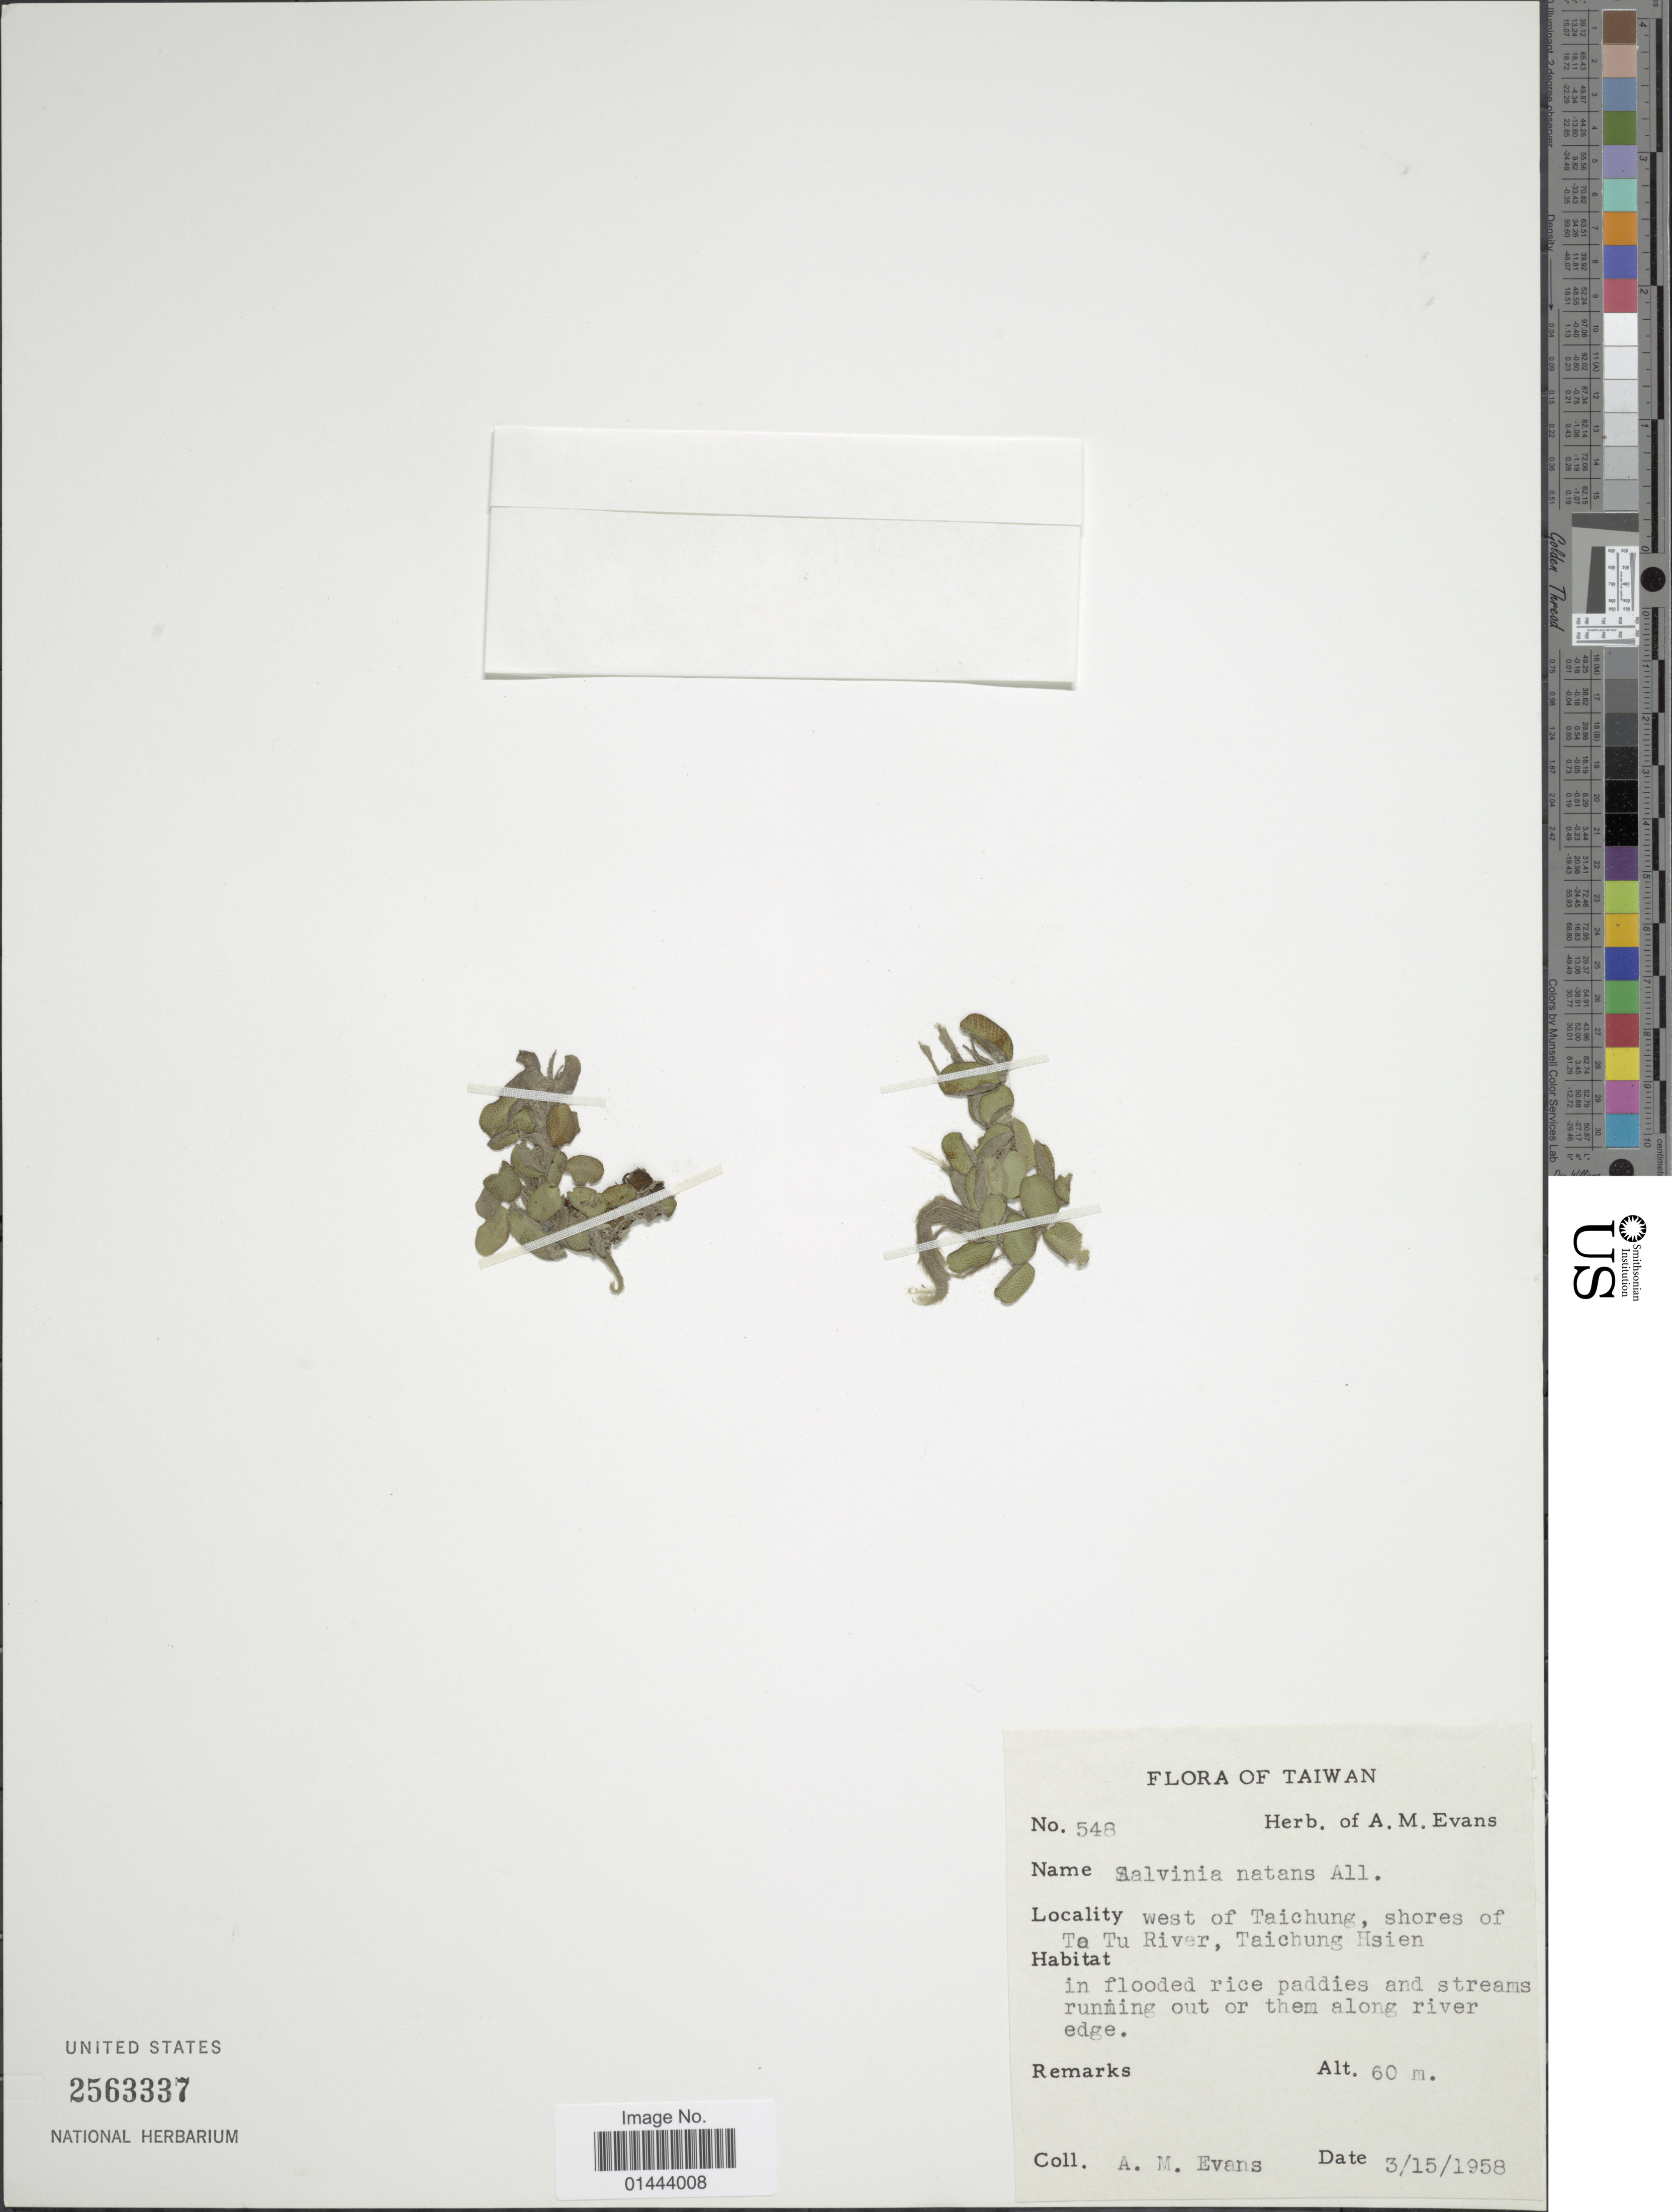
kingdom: Plantae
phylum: Tracheophyta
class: Polypodiopsida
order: Salviniales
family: Salviniaceae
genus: Salvinia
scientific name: Salvinia natans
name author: (L.) All.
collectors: A. M. Evans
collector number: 548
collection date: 1958-03-15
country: Taiwan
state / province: Taichung City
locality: West of Taichung, shores of To Tu River, Taichung Hsien, in flooded rice paddies and streams running out or them along river edge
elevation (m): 60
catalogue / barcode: US 2563337